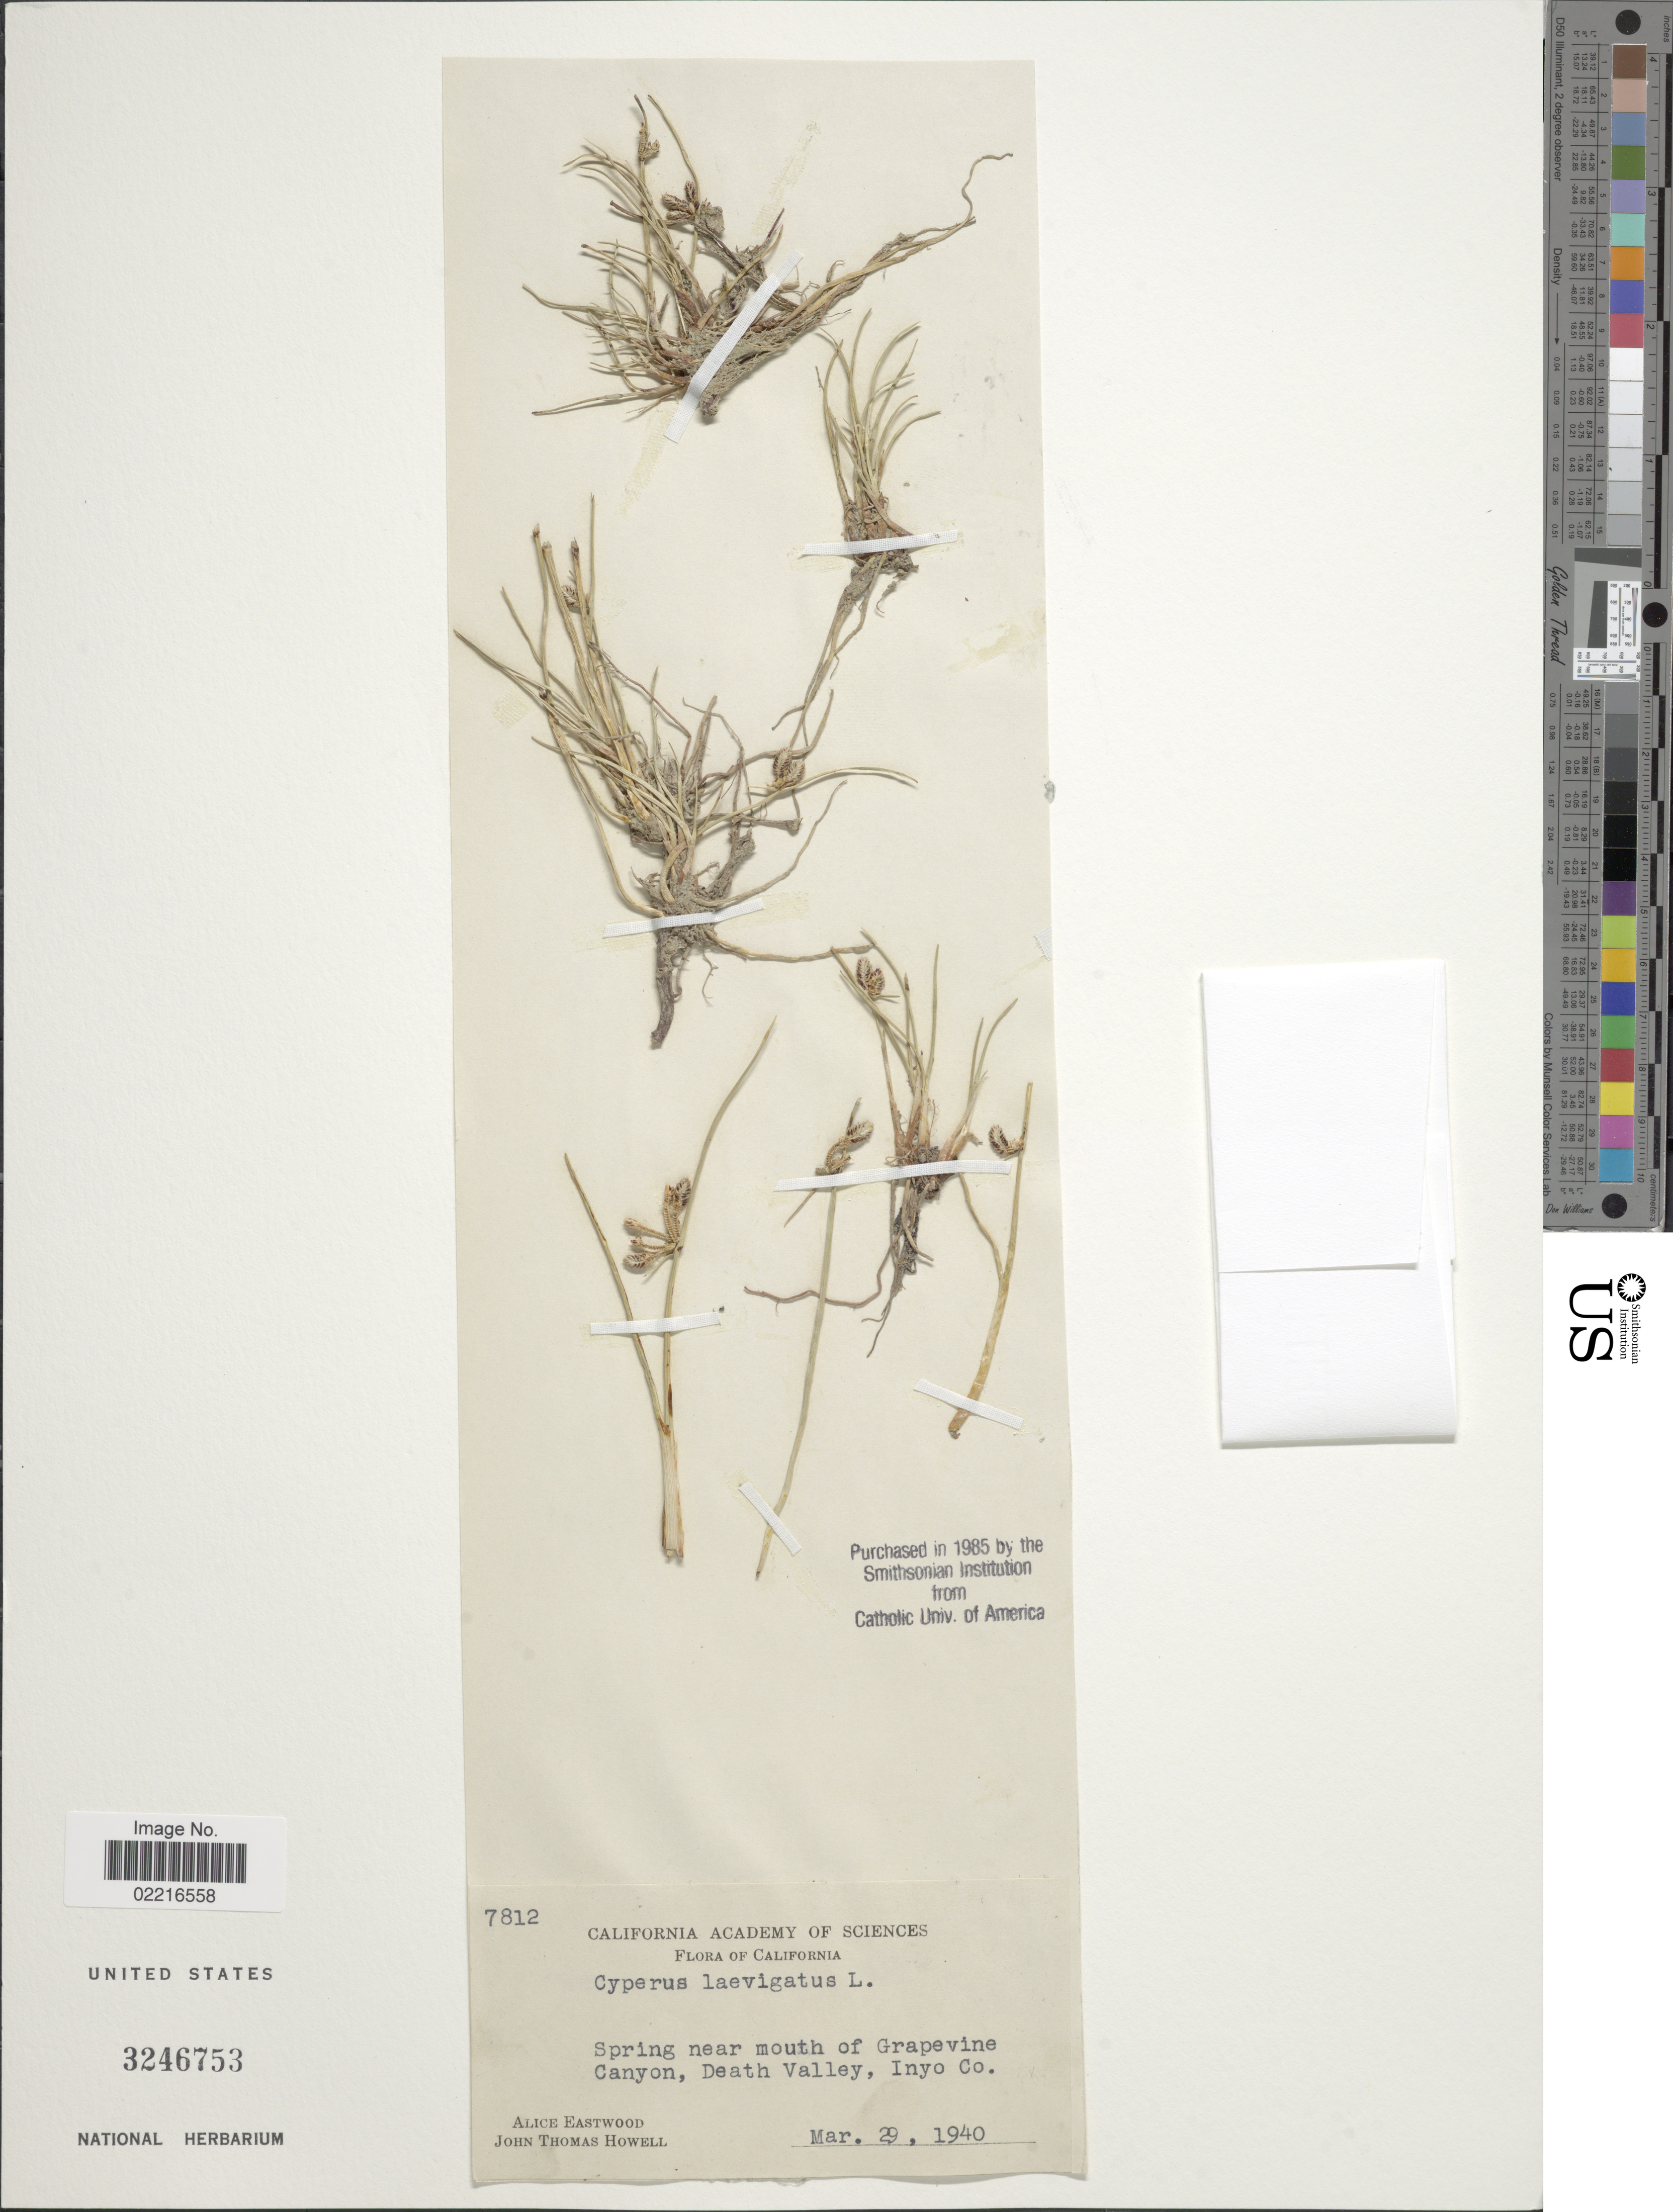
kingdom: Plantae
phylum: Tracheophyta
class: Liliopsida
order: Poales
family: Cyperaceae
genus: Cyperus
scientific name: Cyperus laevigatus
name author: L.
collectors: A. Eastwood & J. T. Howell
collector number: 7812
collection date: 1940-03-29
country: United States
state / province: California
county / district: Inyo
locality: Spring near mouth of Grapevine Canyon, Death Valley, Inyo Co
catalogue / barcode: US 3246753